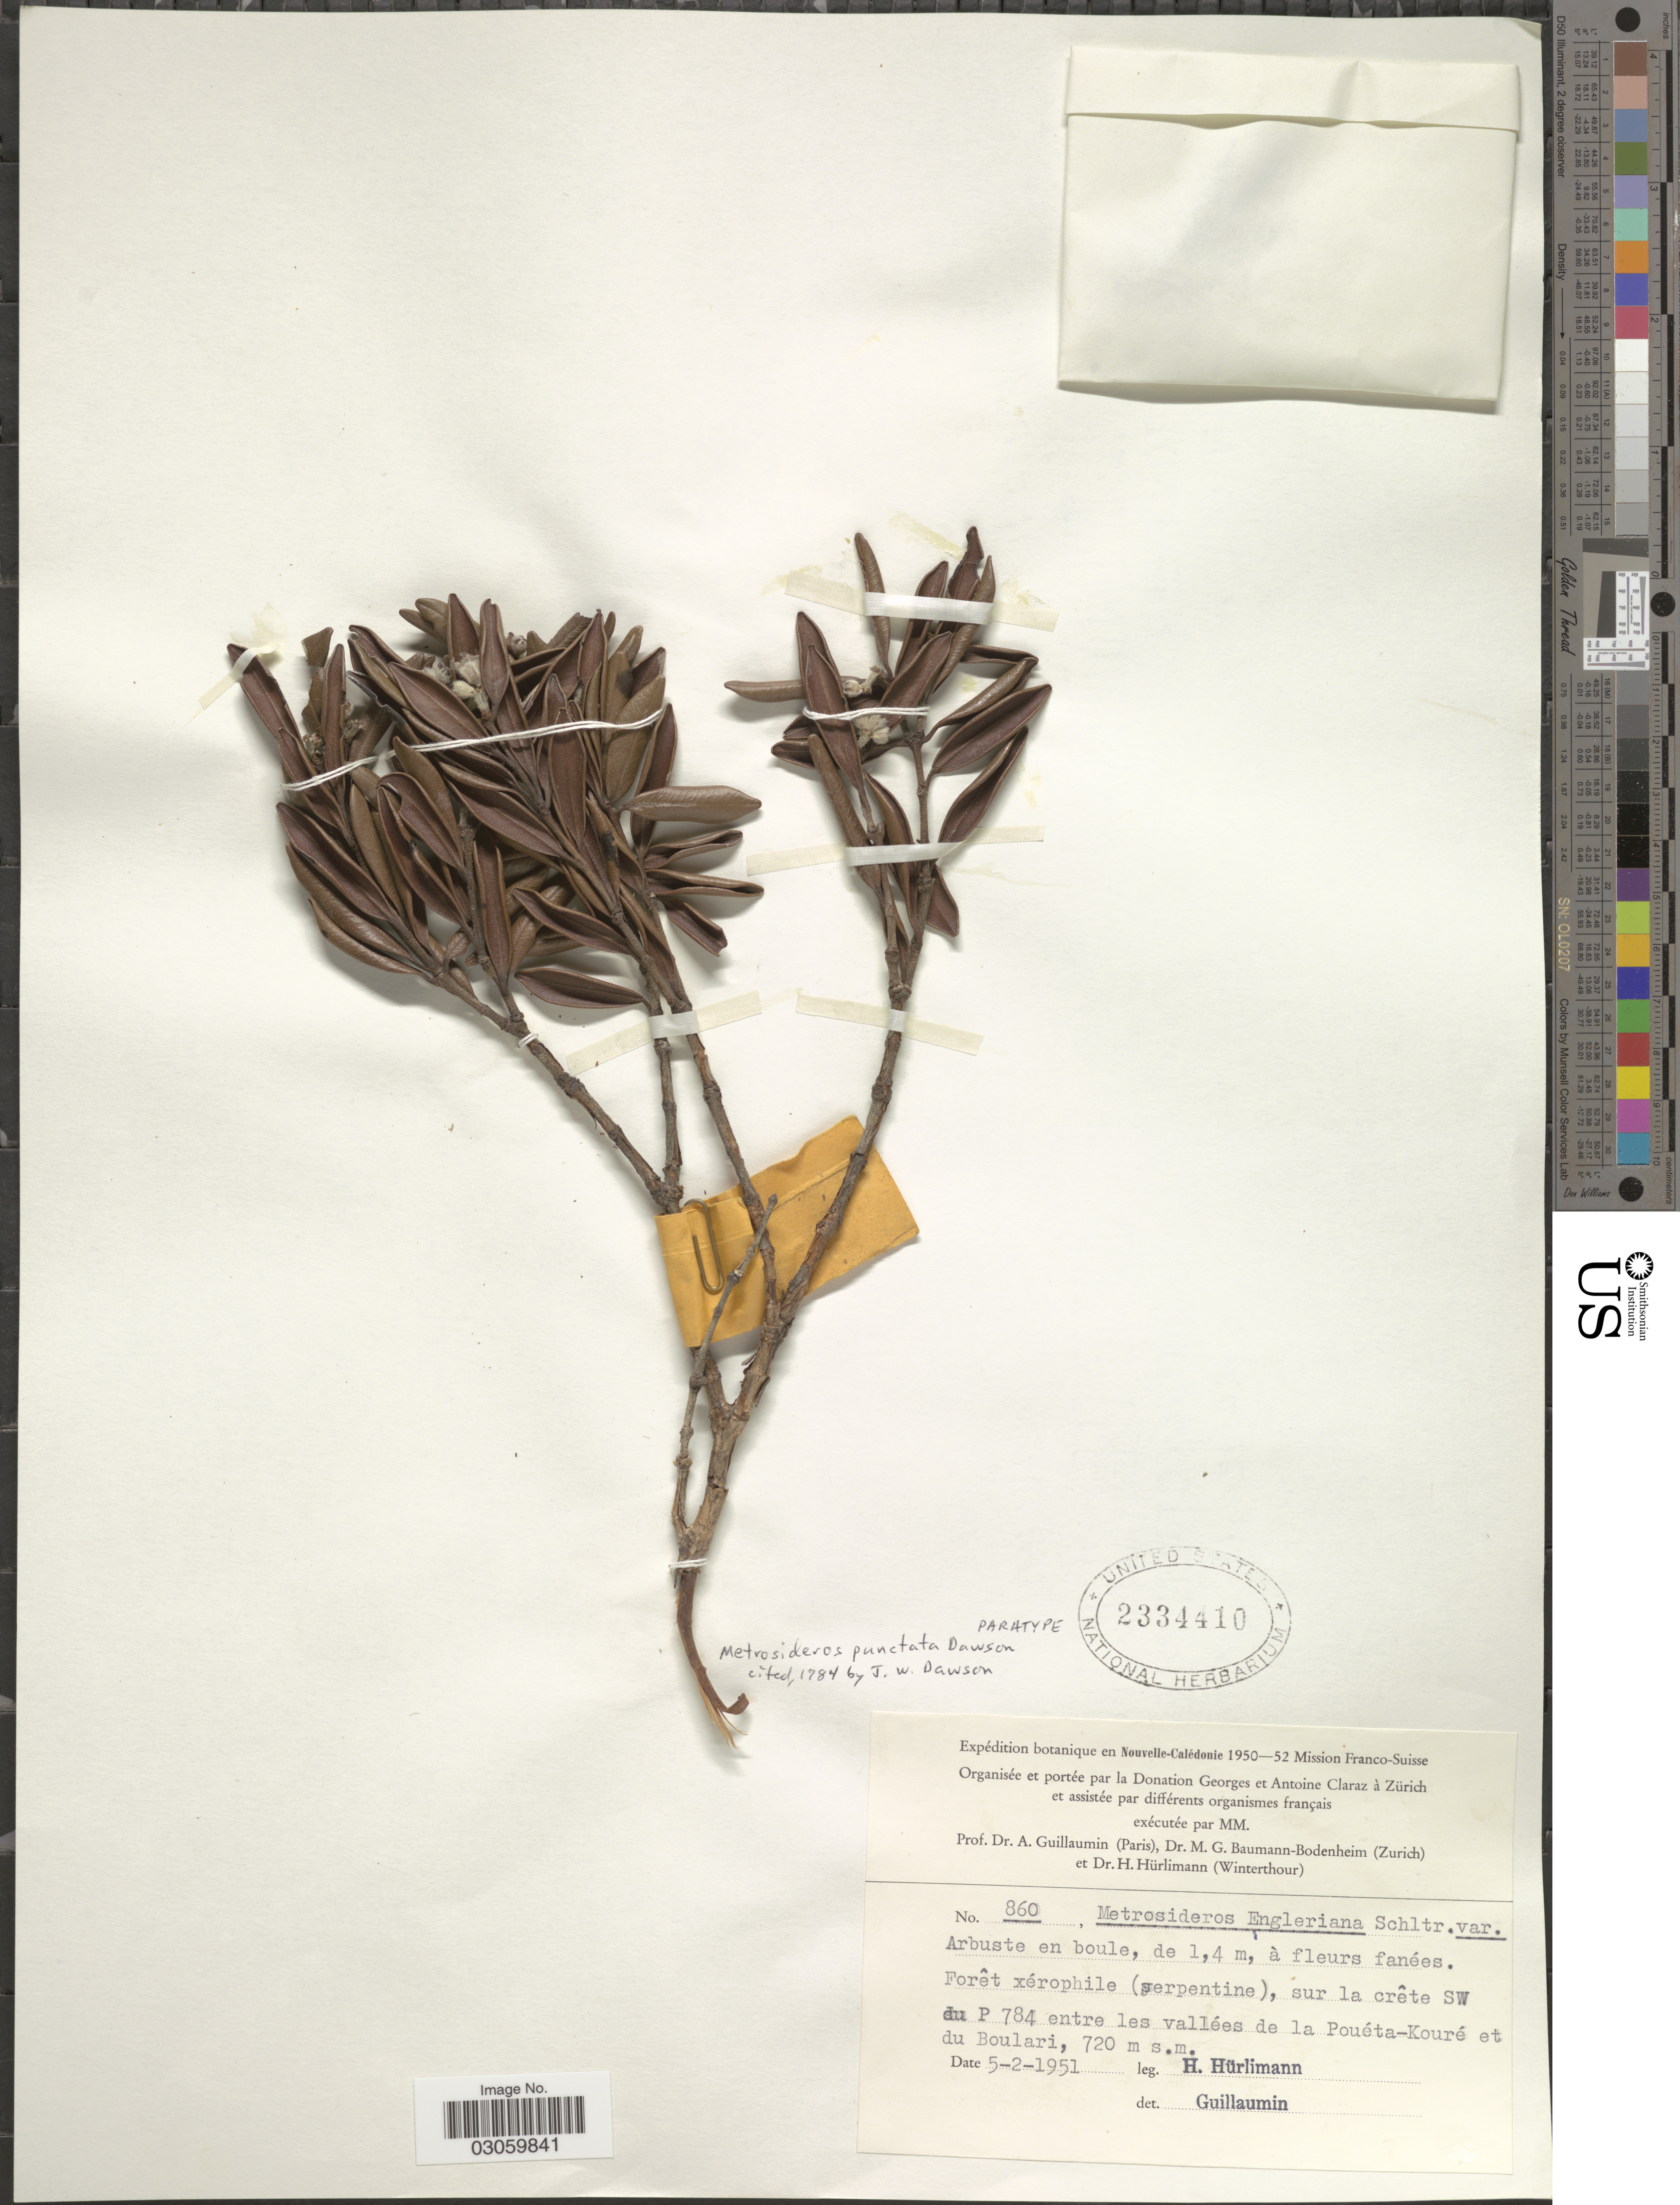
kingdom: Plantae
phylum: Tracheophyta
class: Magnoliopsida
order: Myrtales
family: Myrtaceae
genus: Metrosideros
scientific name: Metrosideros punctata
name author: J.W. Dawson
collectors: H. Hürlimann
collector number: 860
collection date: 1951-02-05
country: New Caledonia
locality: Sur la crêtes SW du P 784 entre les vallées de la Pouéta-Kouré et du Boulari.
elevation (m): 720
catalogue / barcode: US 2334410